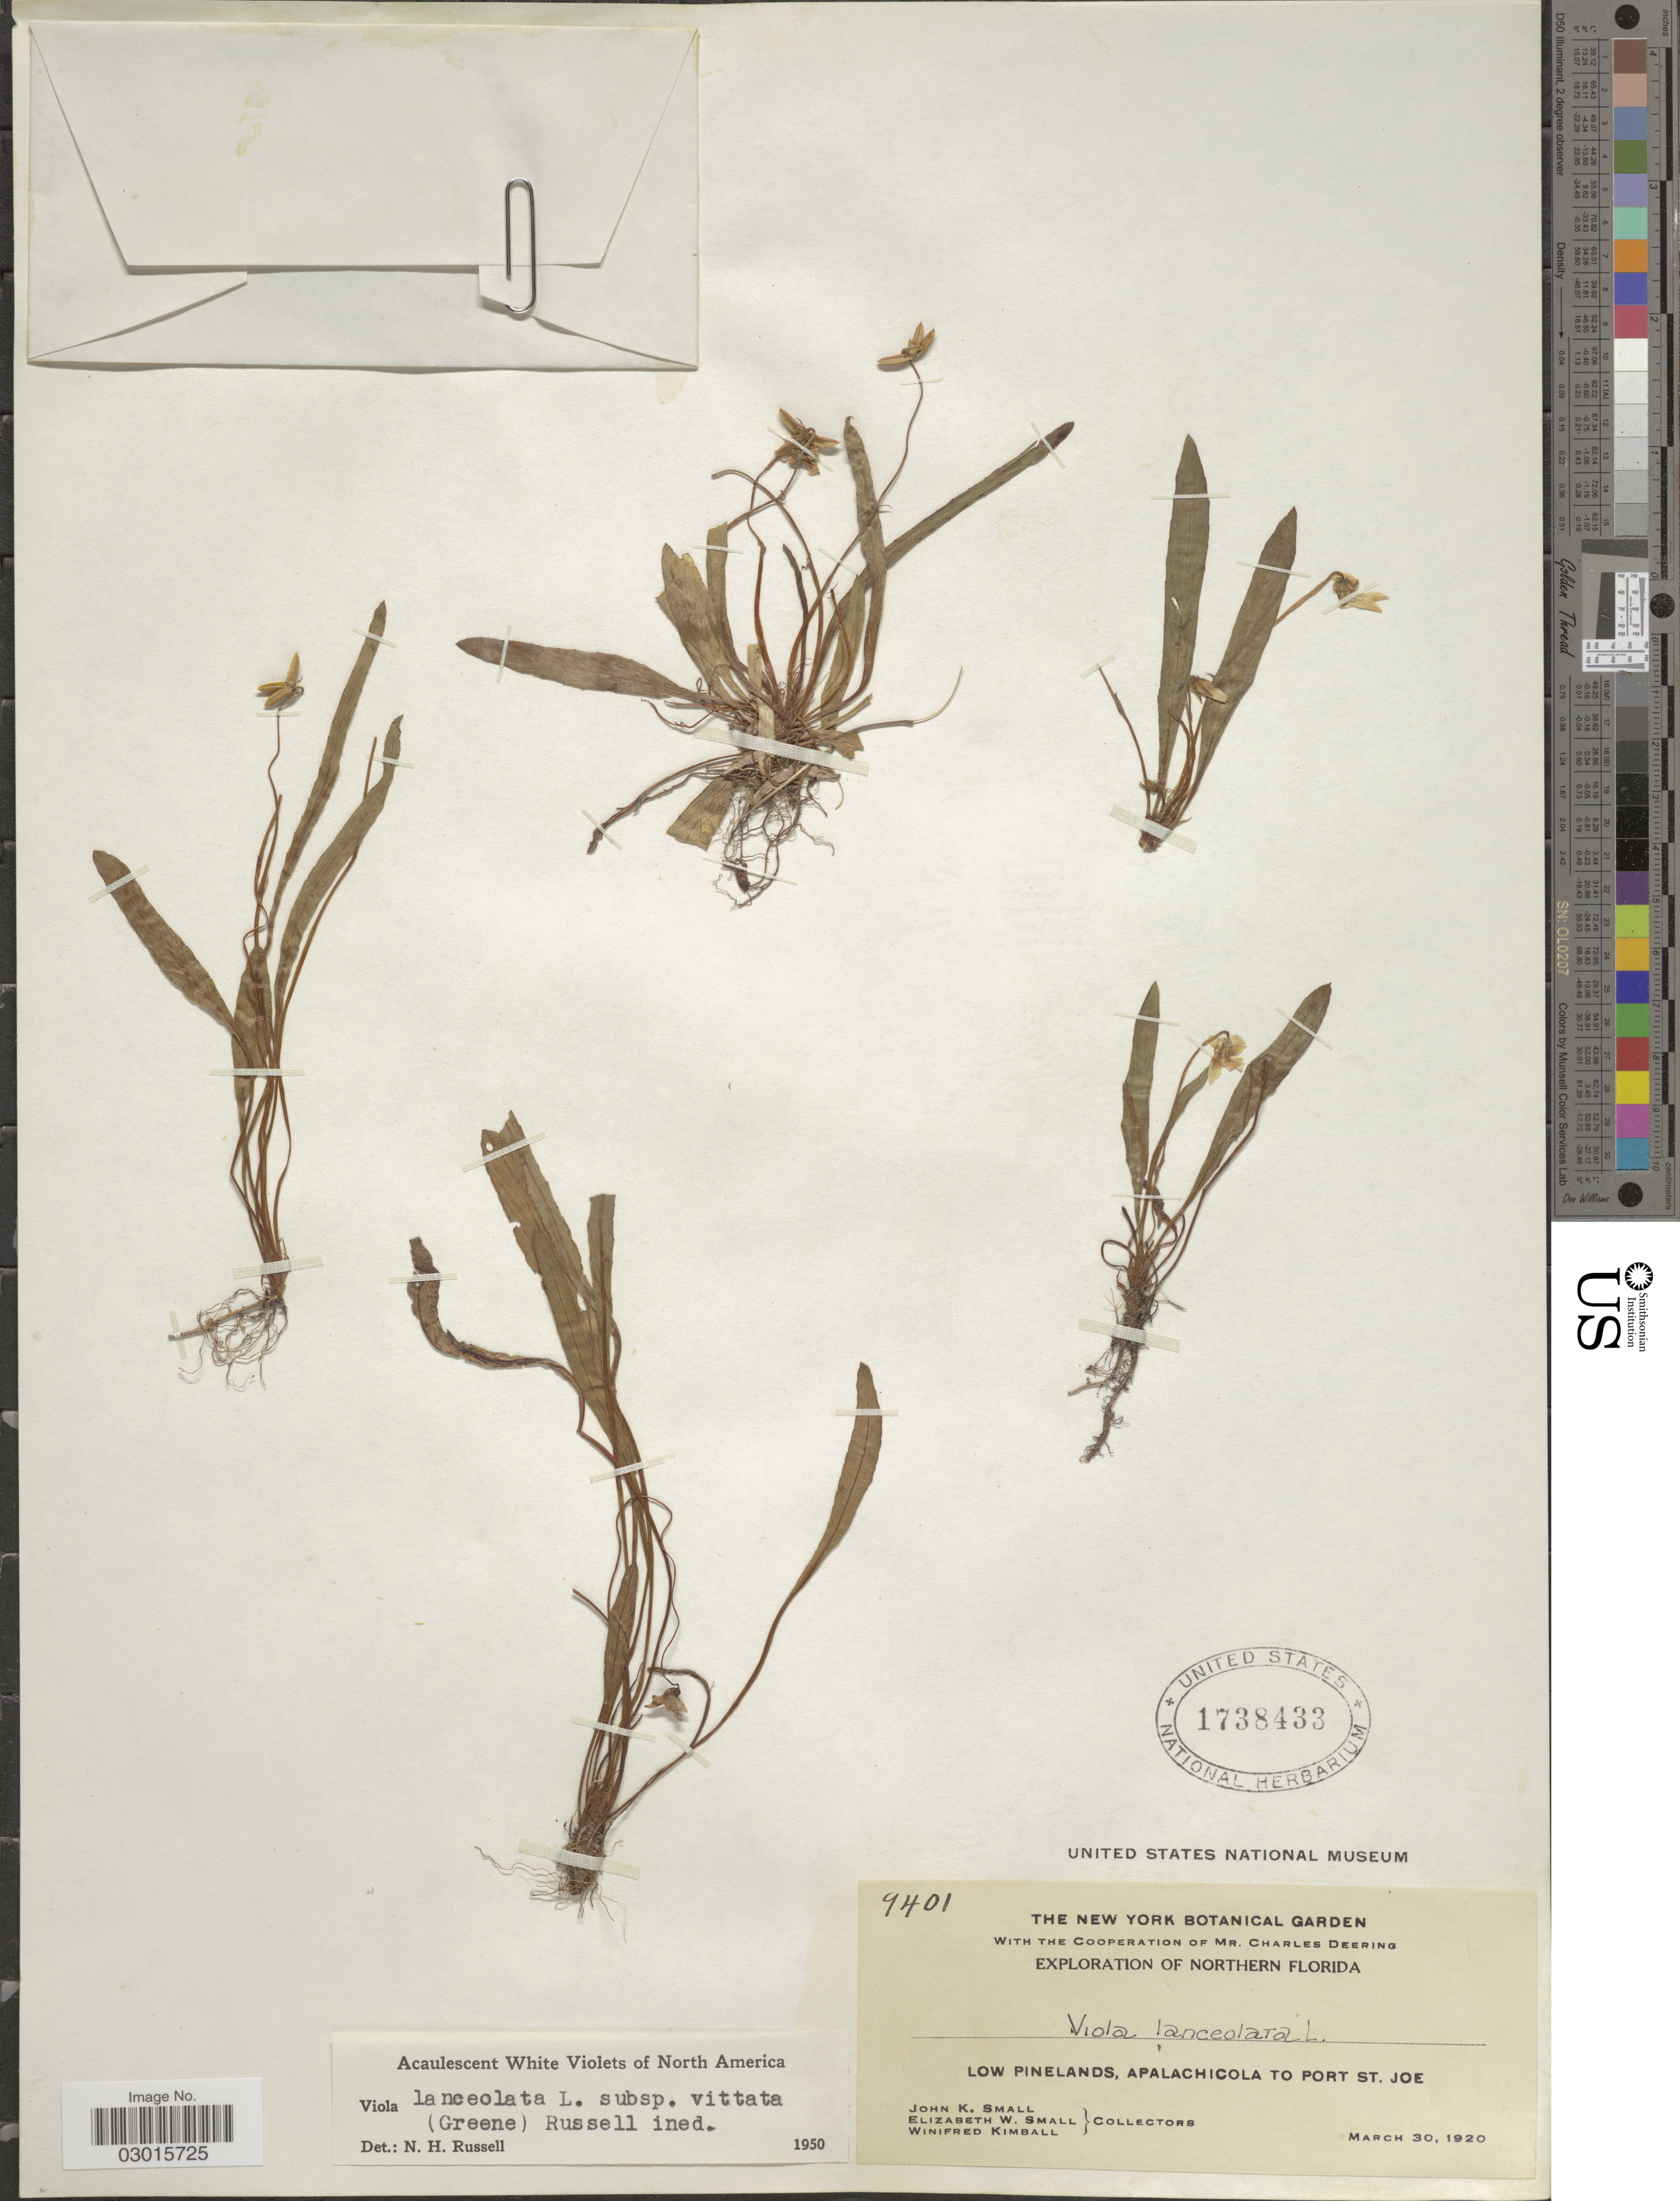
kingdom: Plantae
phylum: Tracheophyta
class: Magnoliopsida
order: Malpighiales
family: Violaceae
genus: Viola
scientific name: Viola lanceolata subsp. vittata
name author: (Greene) N. H. Russell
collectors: J. K. Small, E. W. Small & W. Kimball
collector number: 9401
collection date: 1920-03-30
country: United States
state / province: Florida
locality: Northern Florida. Low Pinelands, Apalachicola to Port St. Joe.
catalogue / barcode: US 1738433